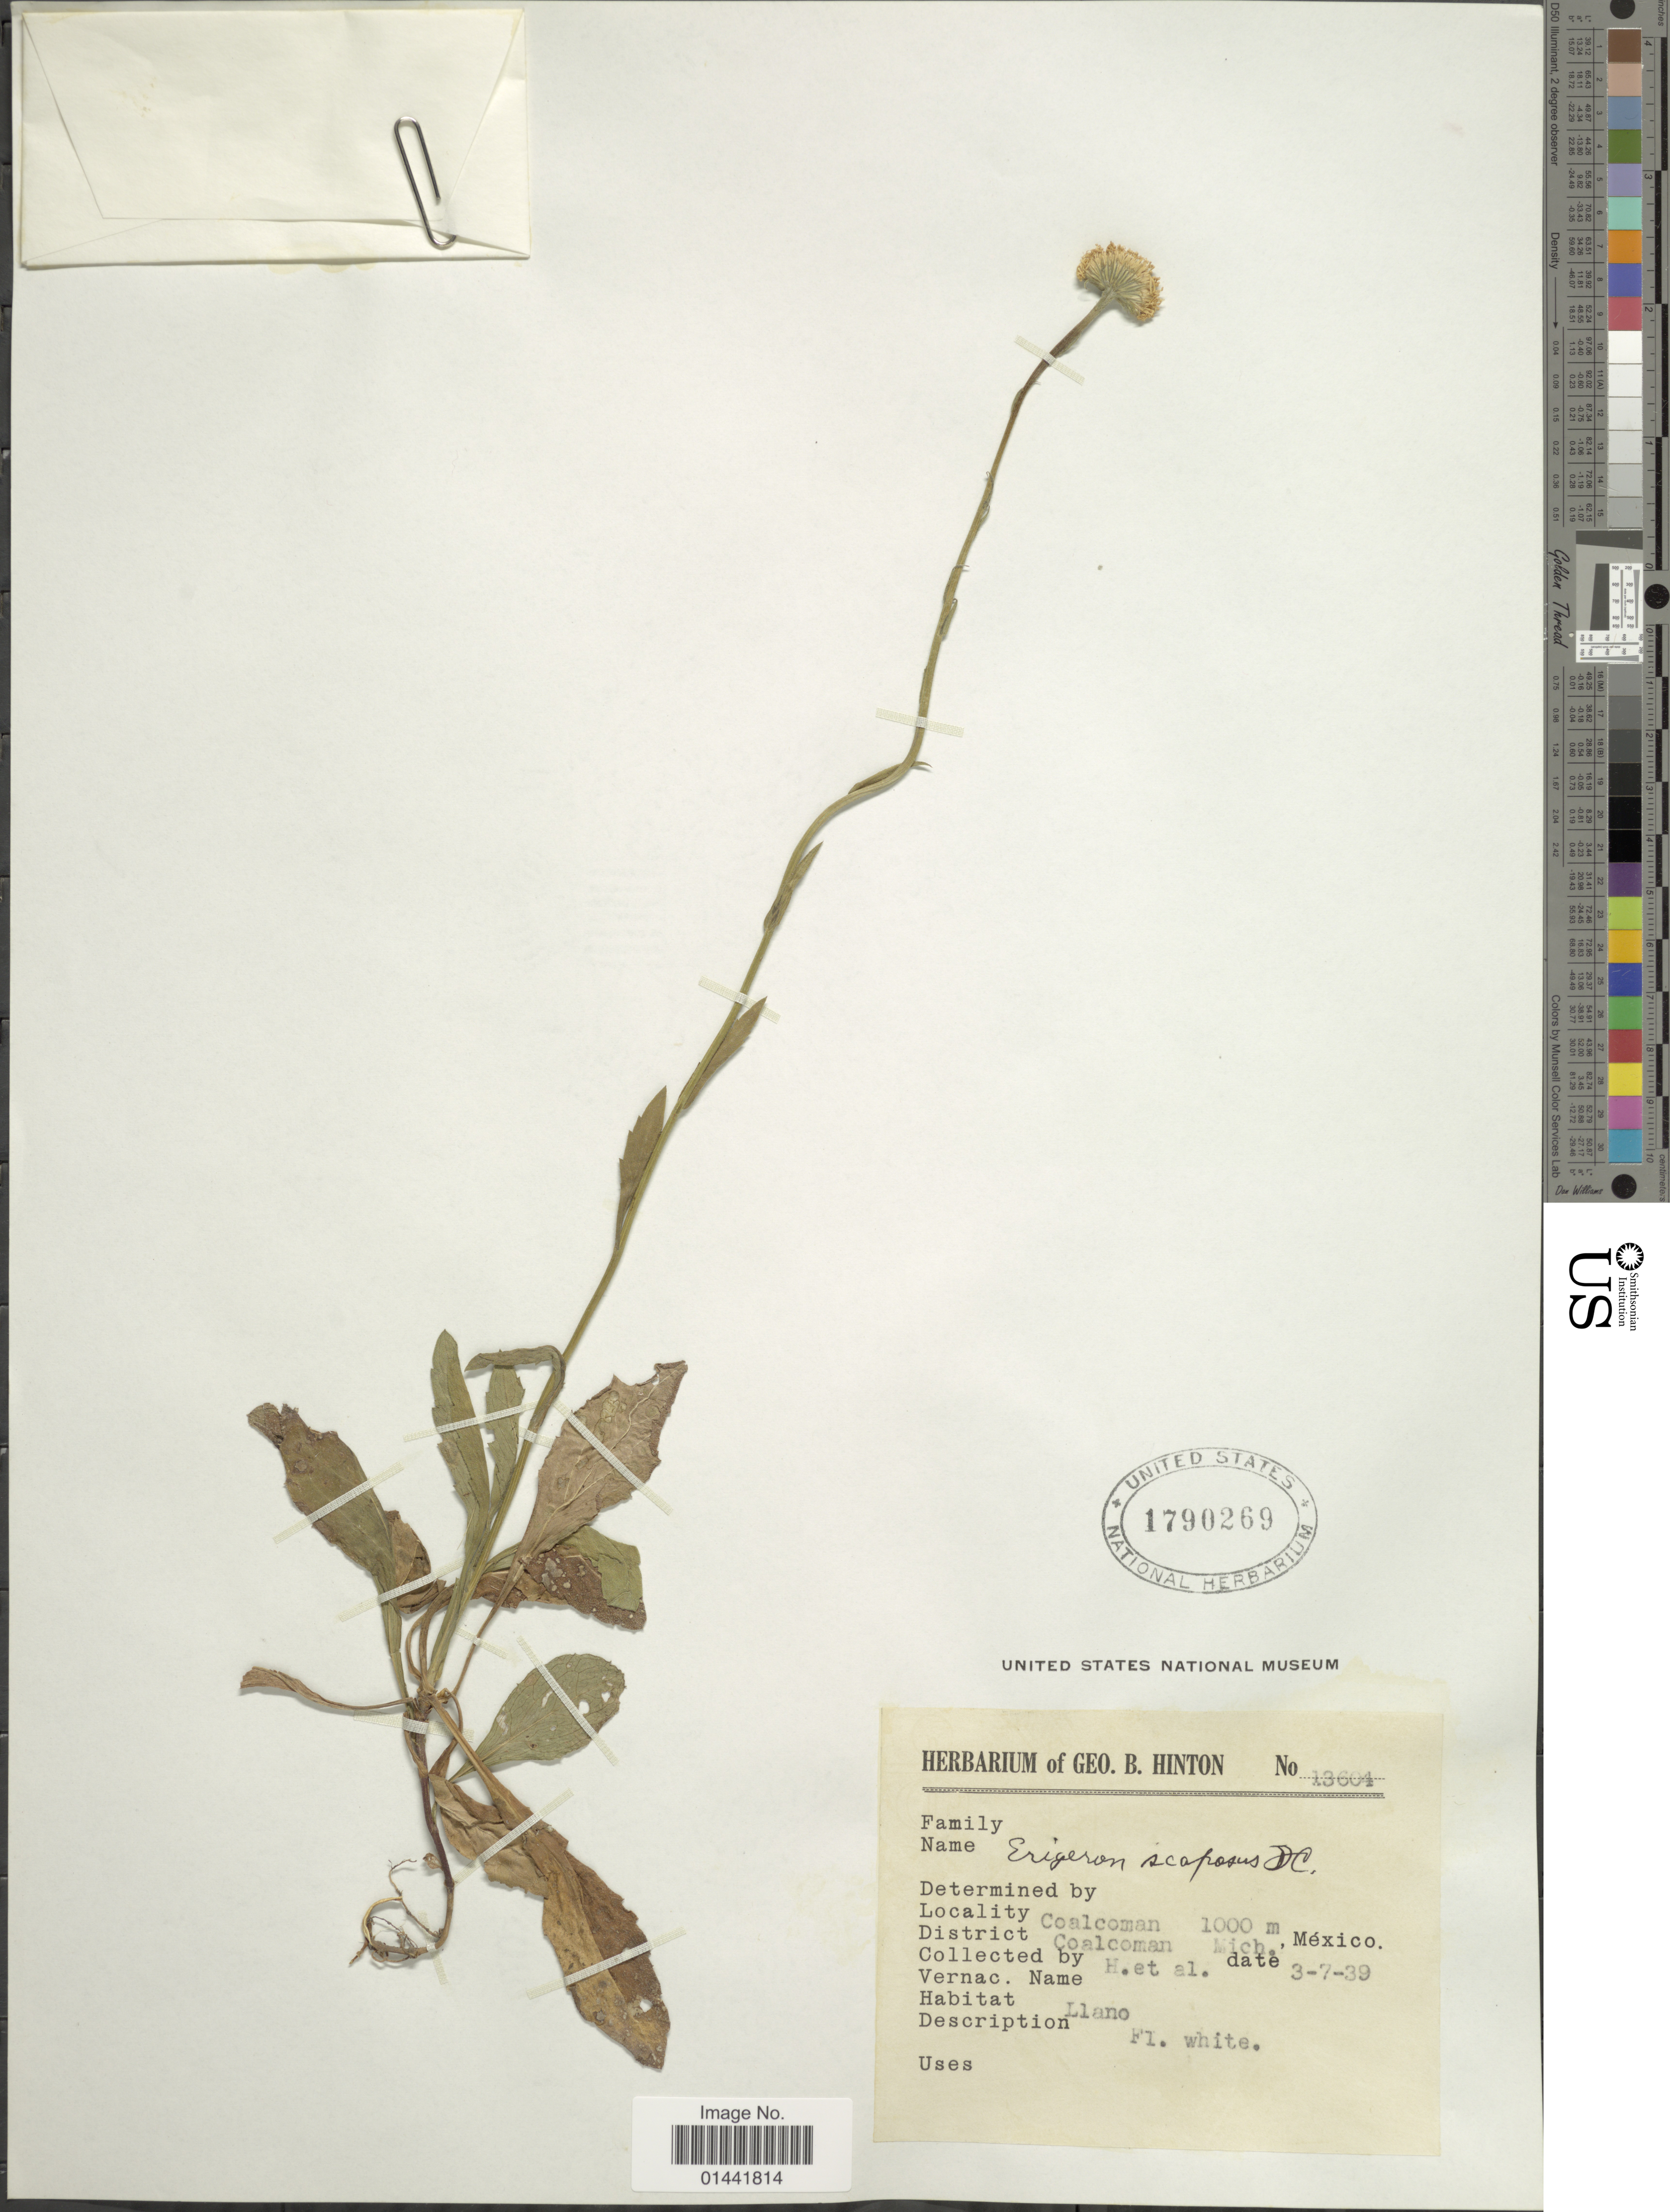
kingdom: Plantae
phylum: Tracheophyta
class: Magnoliopsida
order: Asterales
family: Asteraceae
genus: Erigeron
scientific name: Erigeron scaposus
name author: DC.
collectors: G. B. Hinton & et al.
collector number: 13604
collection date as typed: Transcribed d/m/y: 7/3/39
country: Mexico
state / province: Michoacán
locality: Coalcoman, District Coalcoman, Llano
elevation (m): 1000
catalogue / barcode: US 1790269